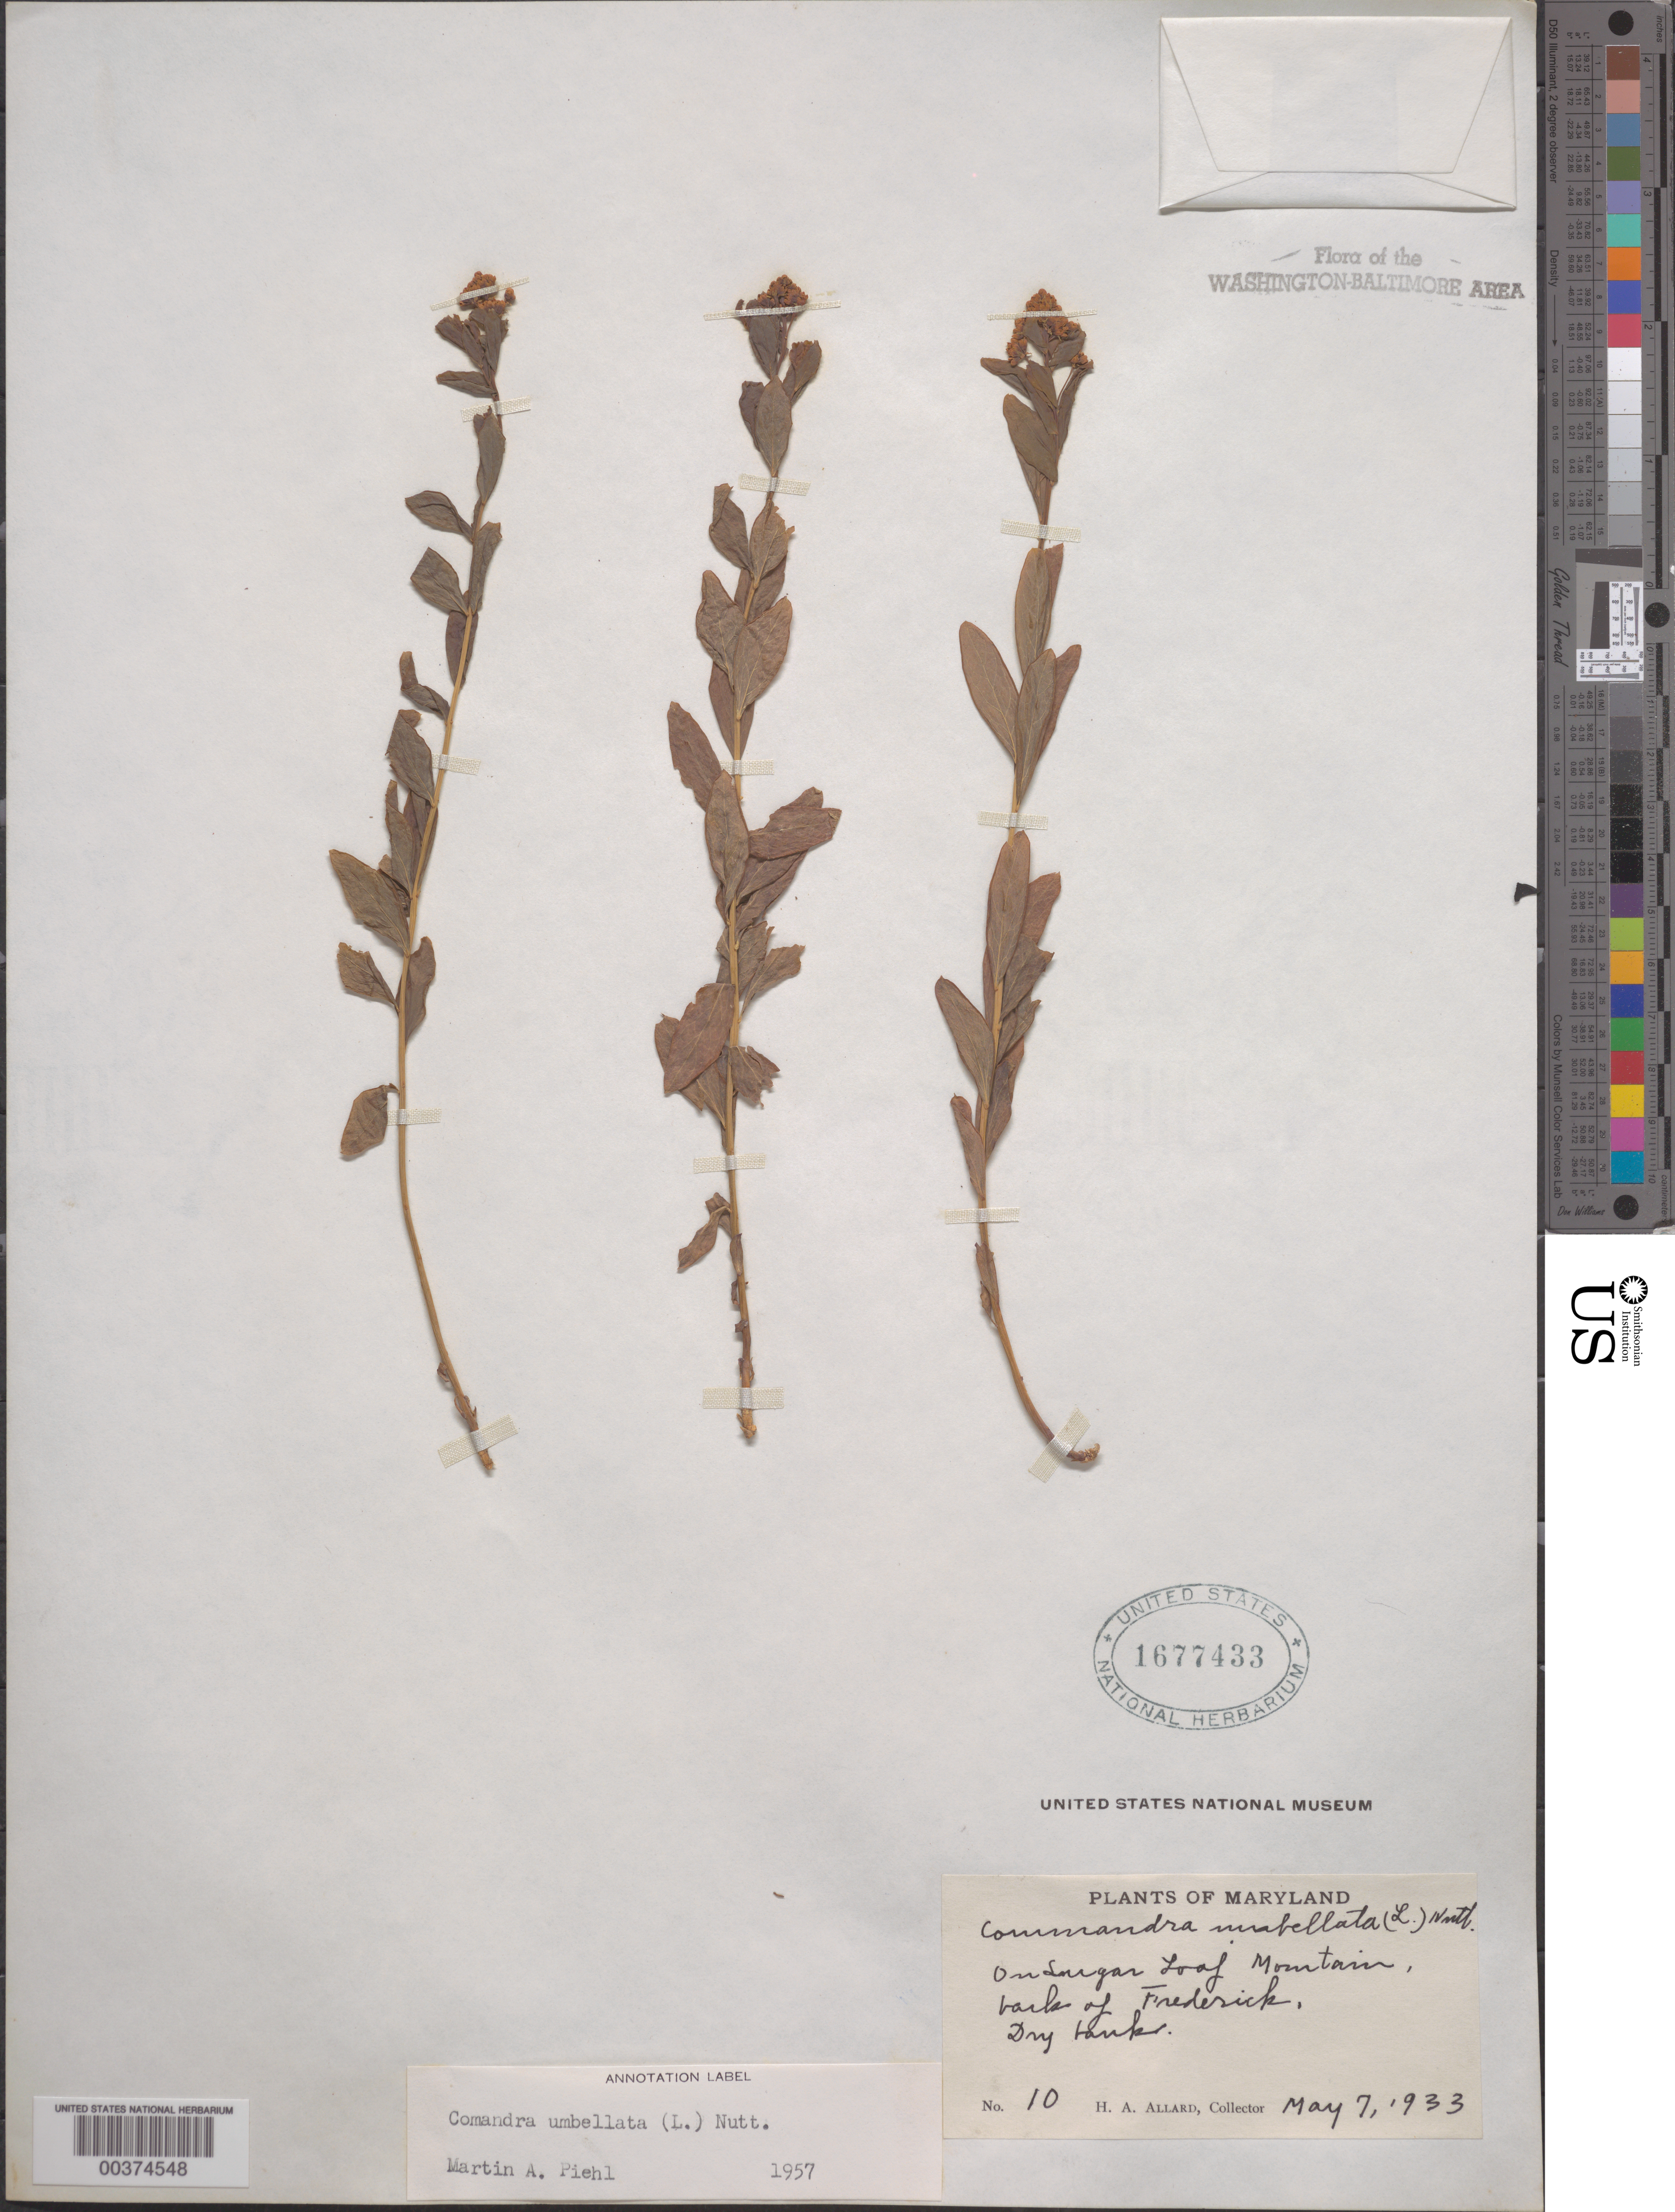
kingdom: Plantae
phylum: Tracheophyta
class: Magnoliopsida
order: Santalales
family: Comandraceae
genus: Comandra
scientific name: Comandra umbellata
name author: (L.) Nutt.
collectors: H. A. Allard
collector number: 10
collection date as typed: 07 May 1933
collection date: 1933-05-07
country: United States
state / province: Maryland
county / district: Frederick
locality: Sugar Loaf Mountain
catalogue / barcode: US 1677433